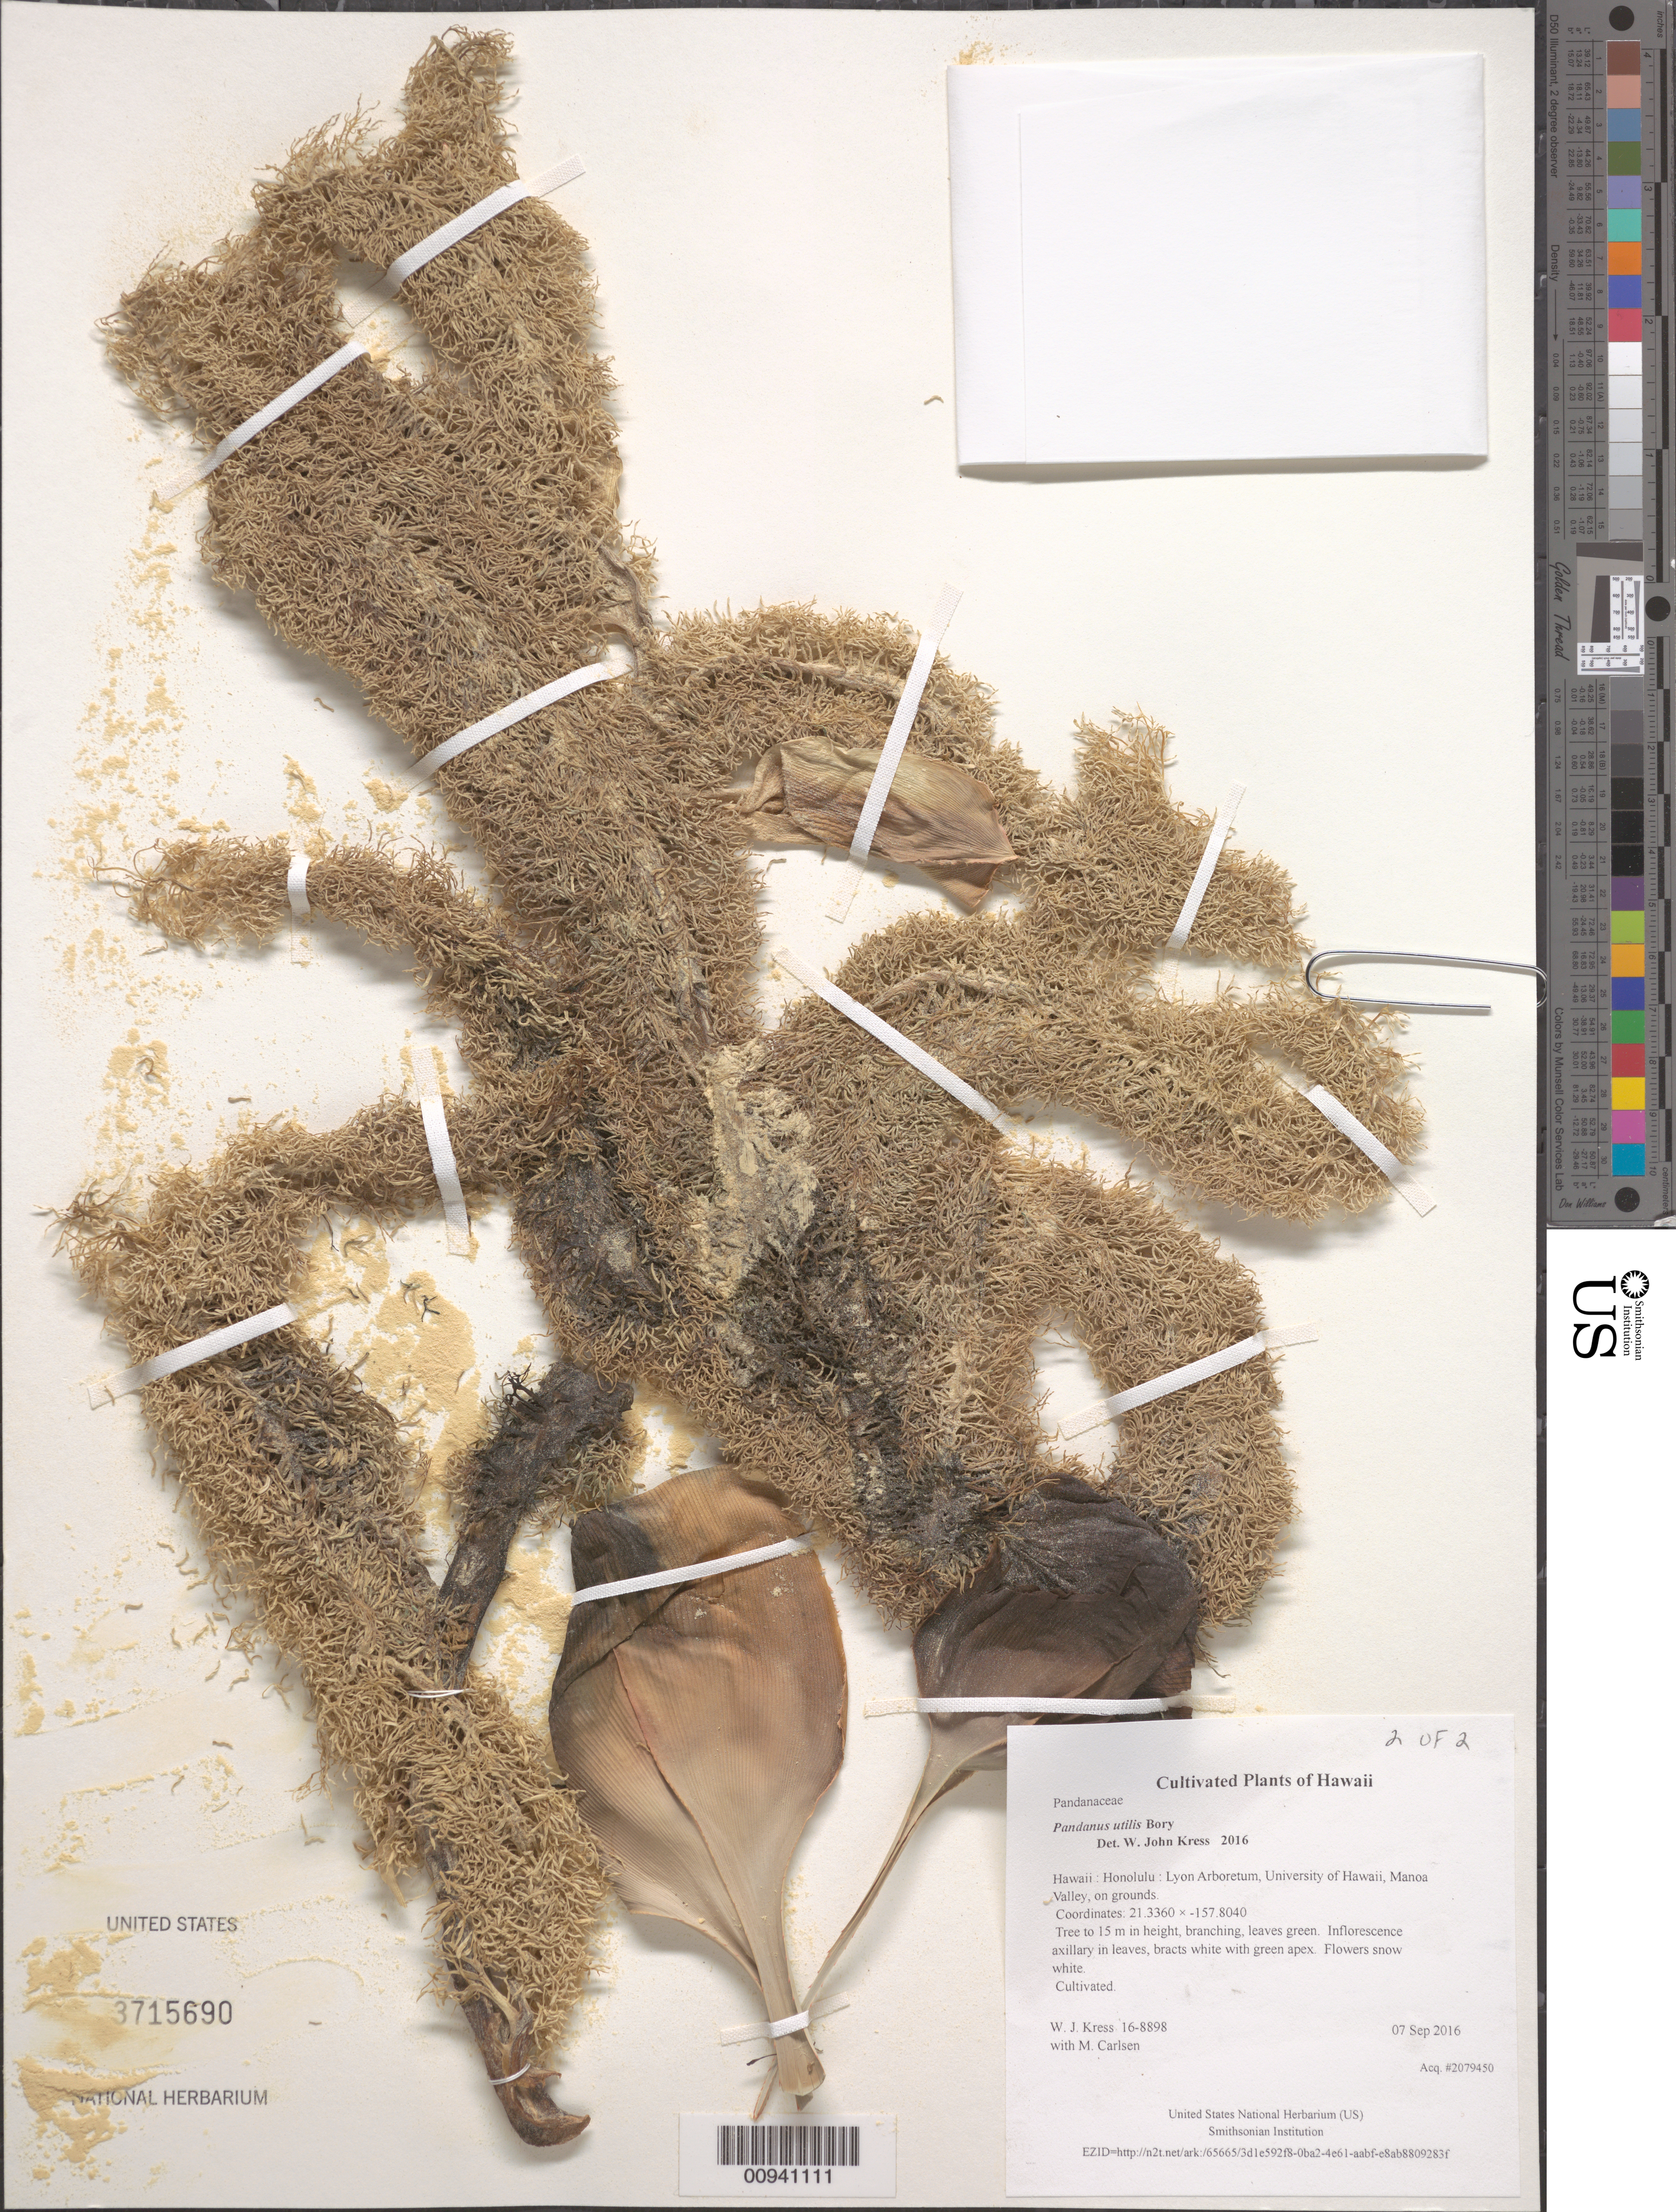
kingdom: Plantae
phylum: Tracheophyta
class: Liliopsida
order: Pandanales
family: Pandanaceae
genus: Pandanus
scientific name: Pandanus utilis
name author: Bory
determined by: Kress, W. J., (US), Smithsonian Institution - National Museum of Natural History (UNITED STATES)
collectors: W. J. Kress & M. M. Carlsen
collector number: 16-8898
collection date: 2016-09-07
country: United States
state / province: Hawaii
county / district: Honolulu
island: Oahu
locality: Lyon Arboretum, University of Hawaii, Manoa Valley, on grounds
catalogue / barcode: US 3715690